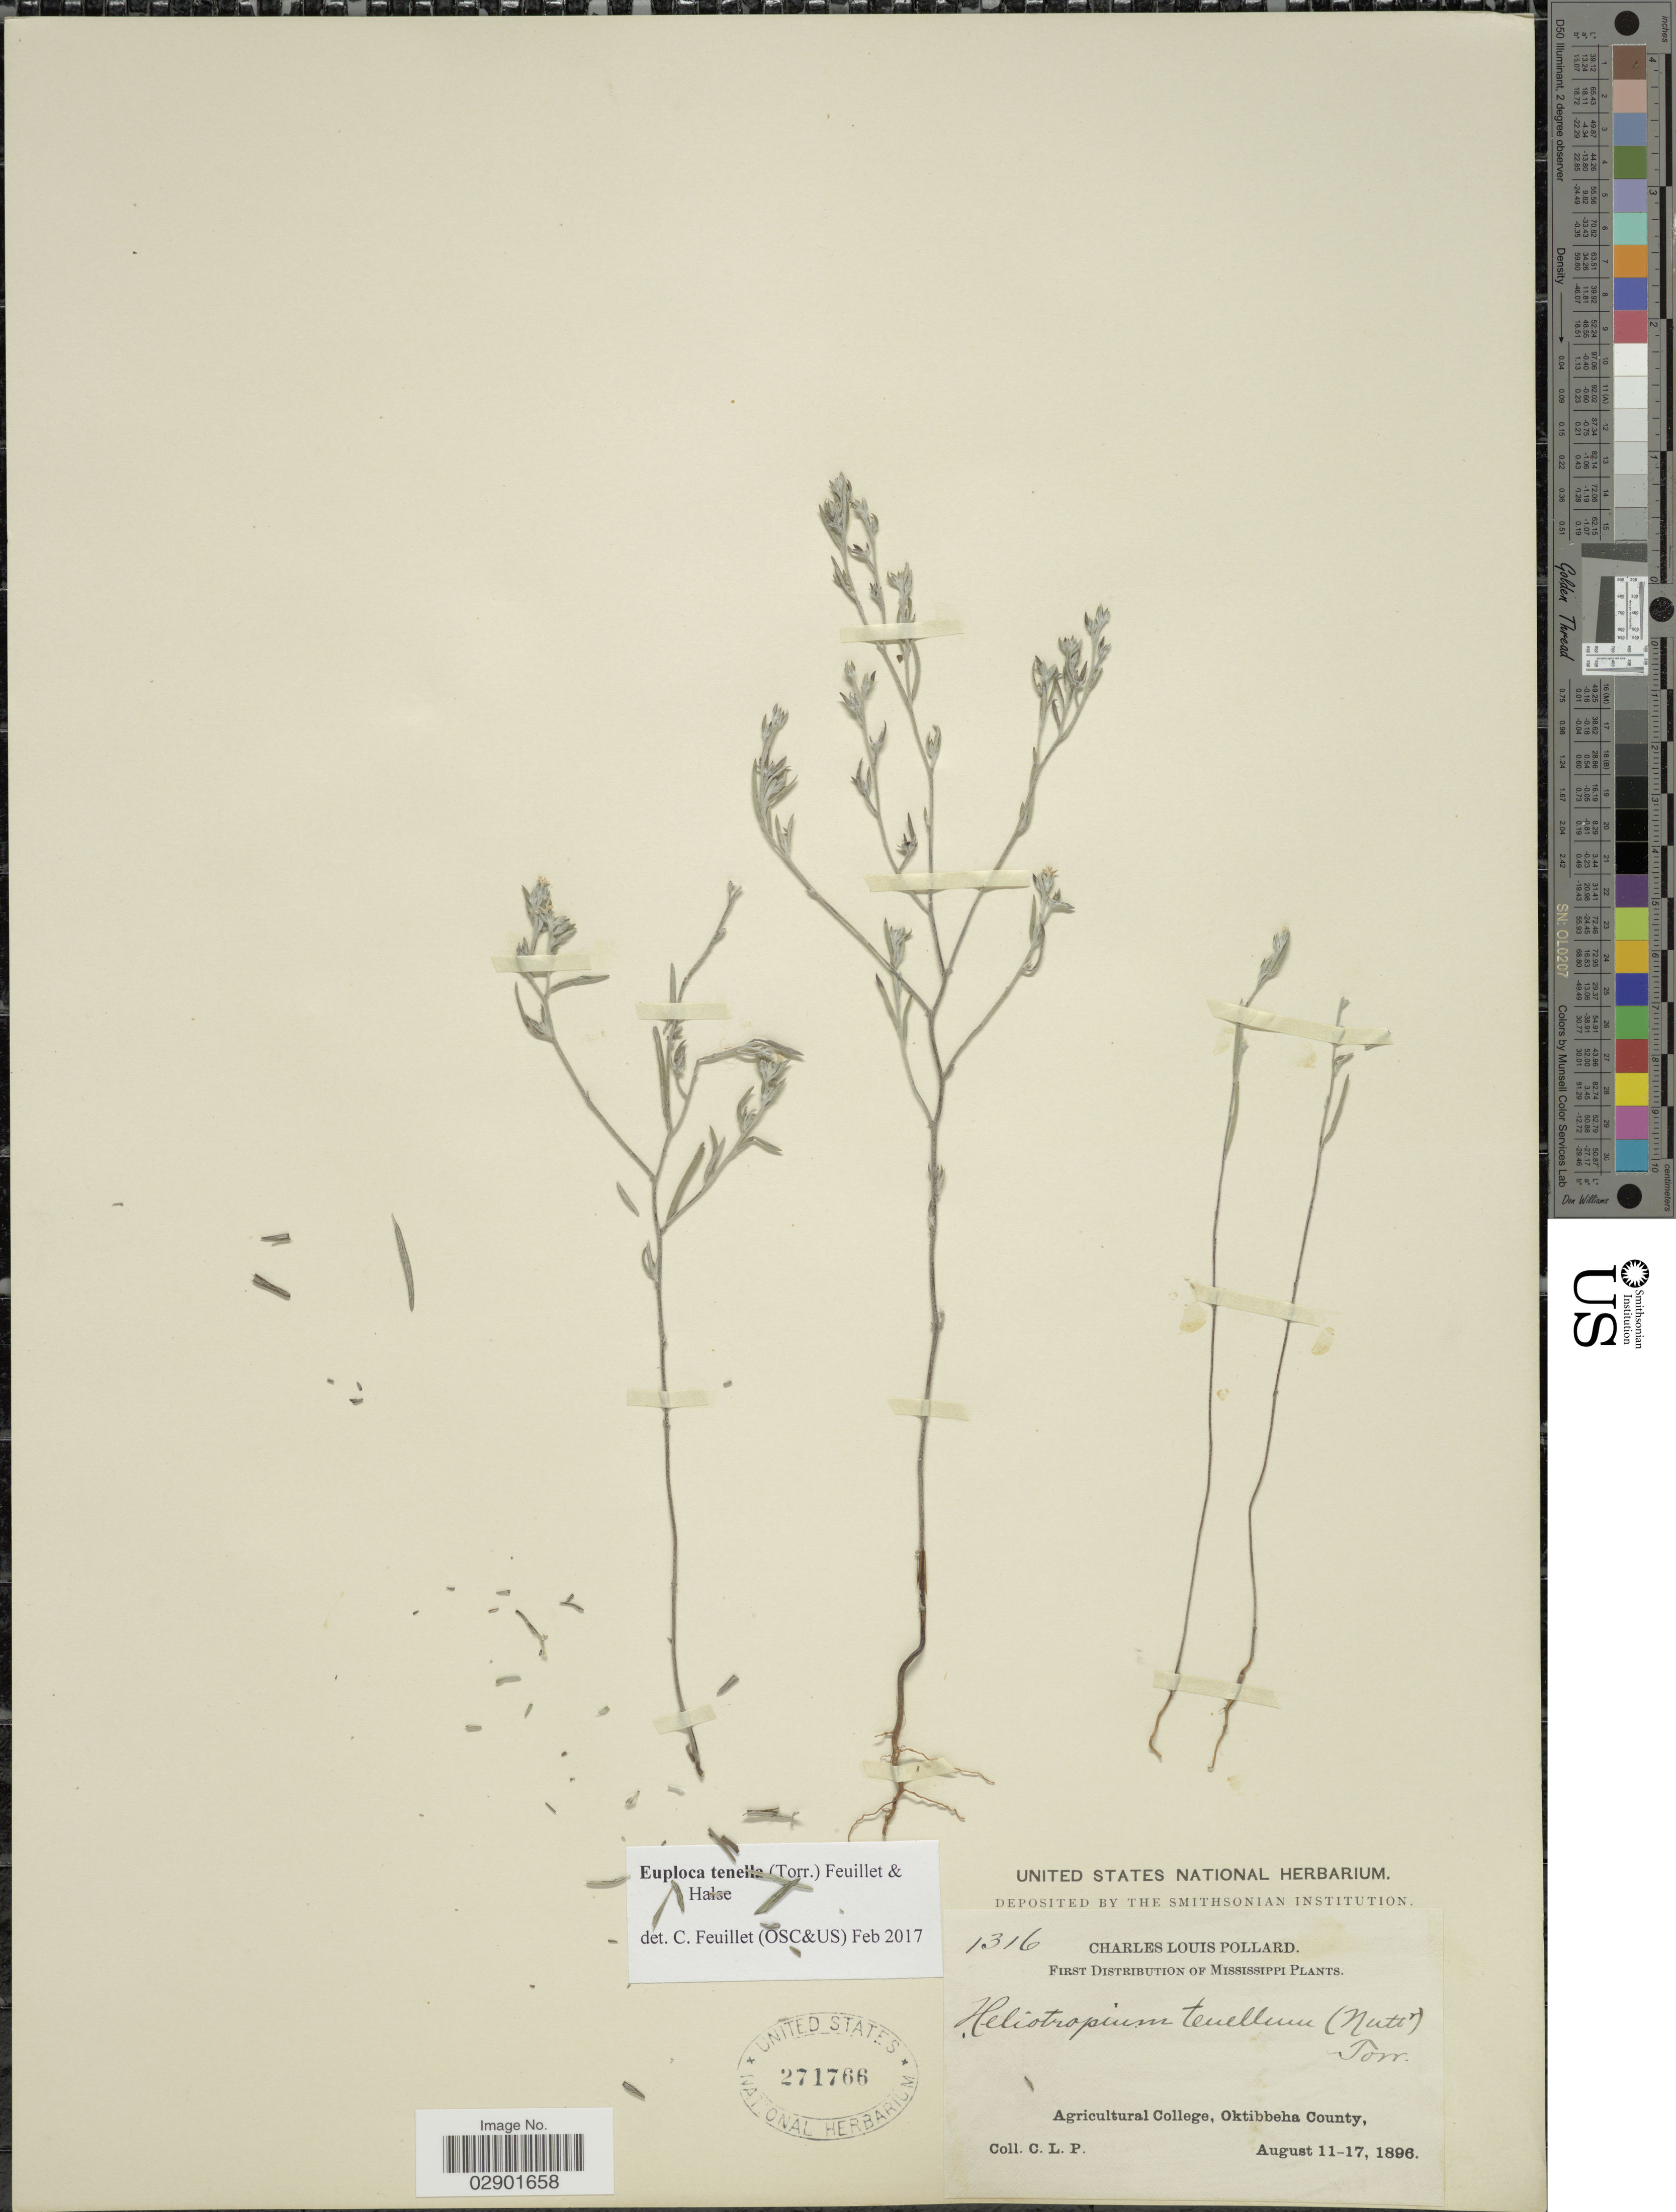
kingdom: Plantae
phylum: Tracheophyta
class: Magnoliopsida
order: Boraginales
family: Heliotropiaceae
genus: Euploca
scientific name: Euploca polyphylla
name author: (Lehm.) J.I.M. Melo & Semir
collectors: C. L. Pollard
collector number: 1316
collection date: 1896-08-11/1896-08-17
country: United States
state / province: Mississippi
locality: Agricultural College, Oktibbeha County.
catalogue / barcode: US 271766